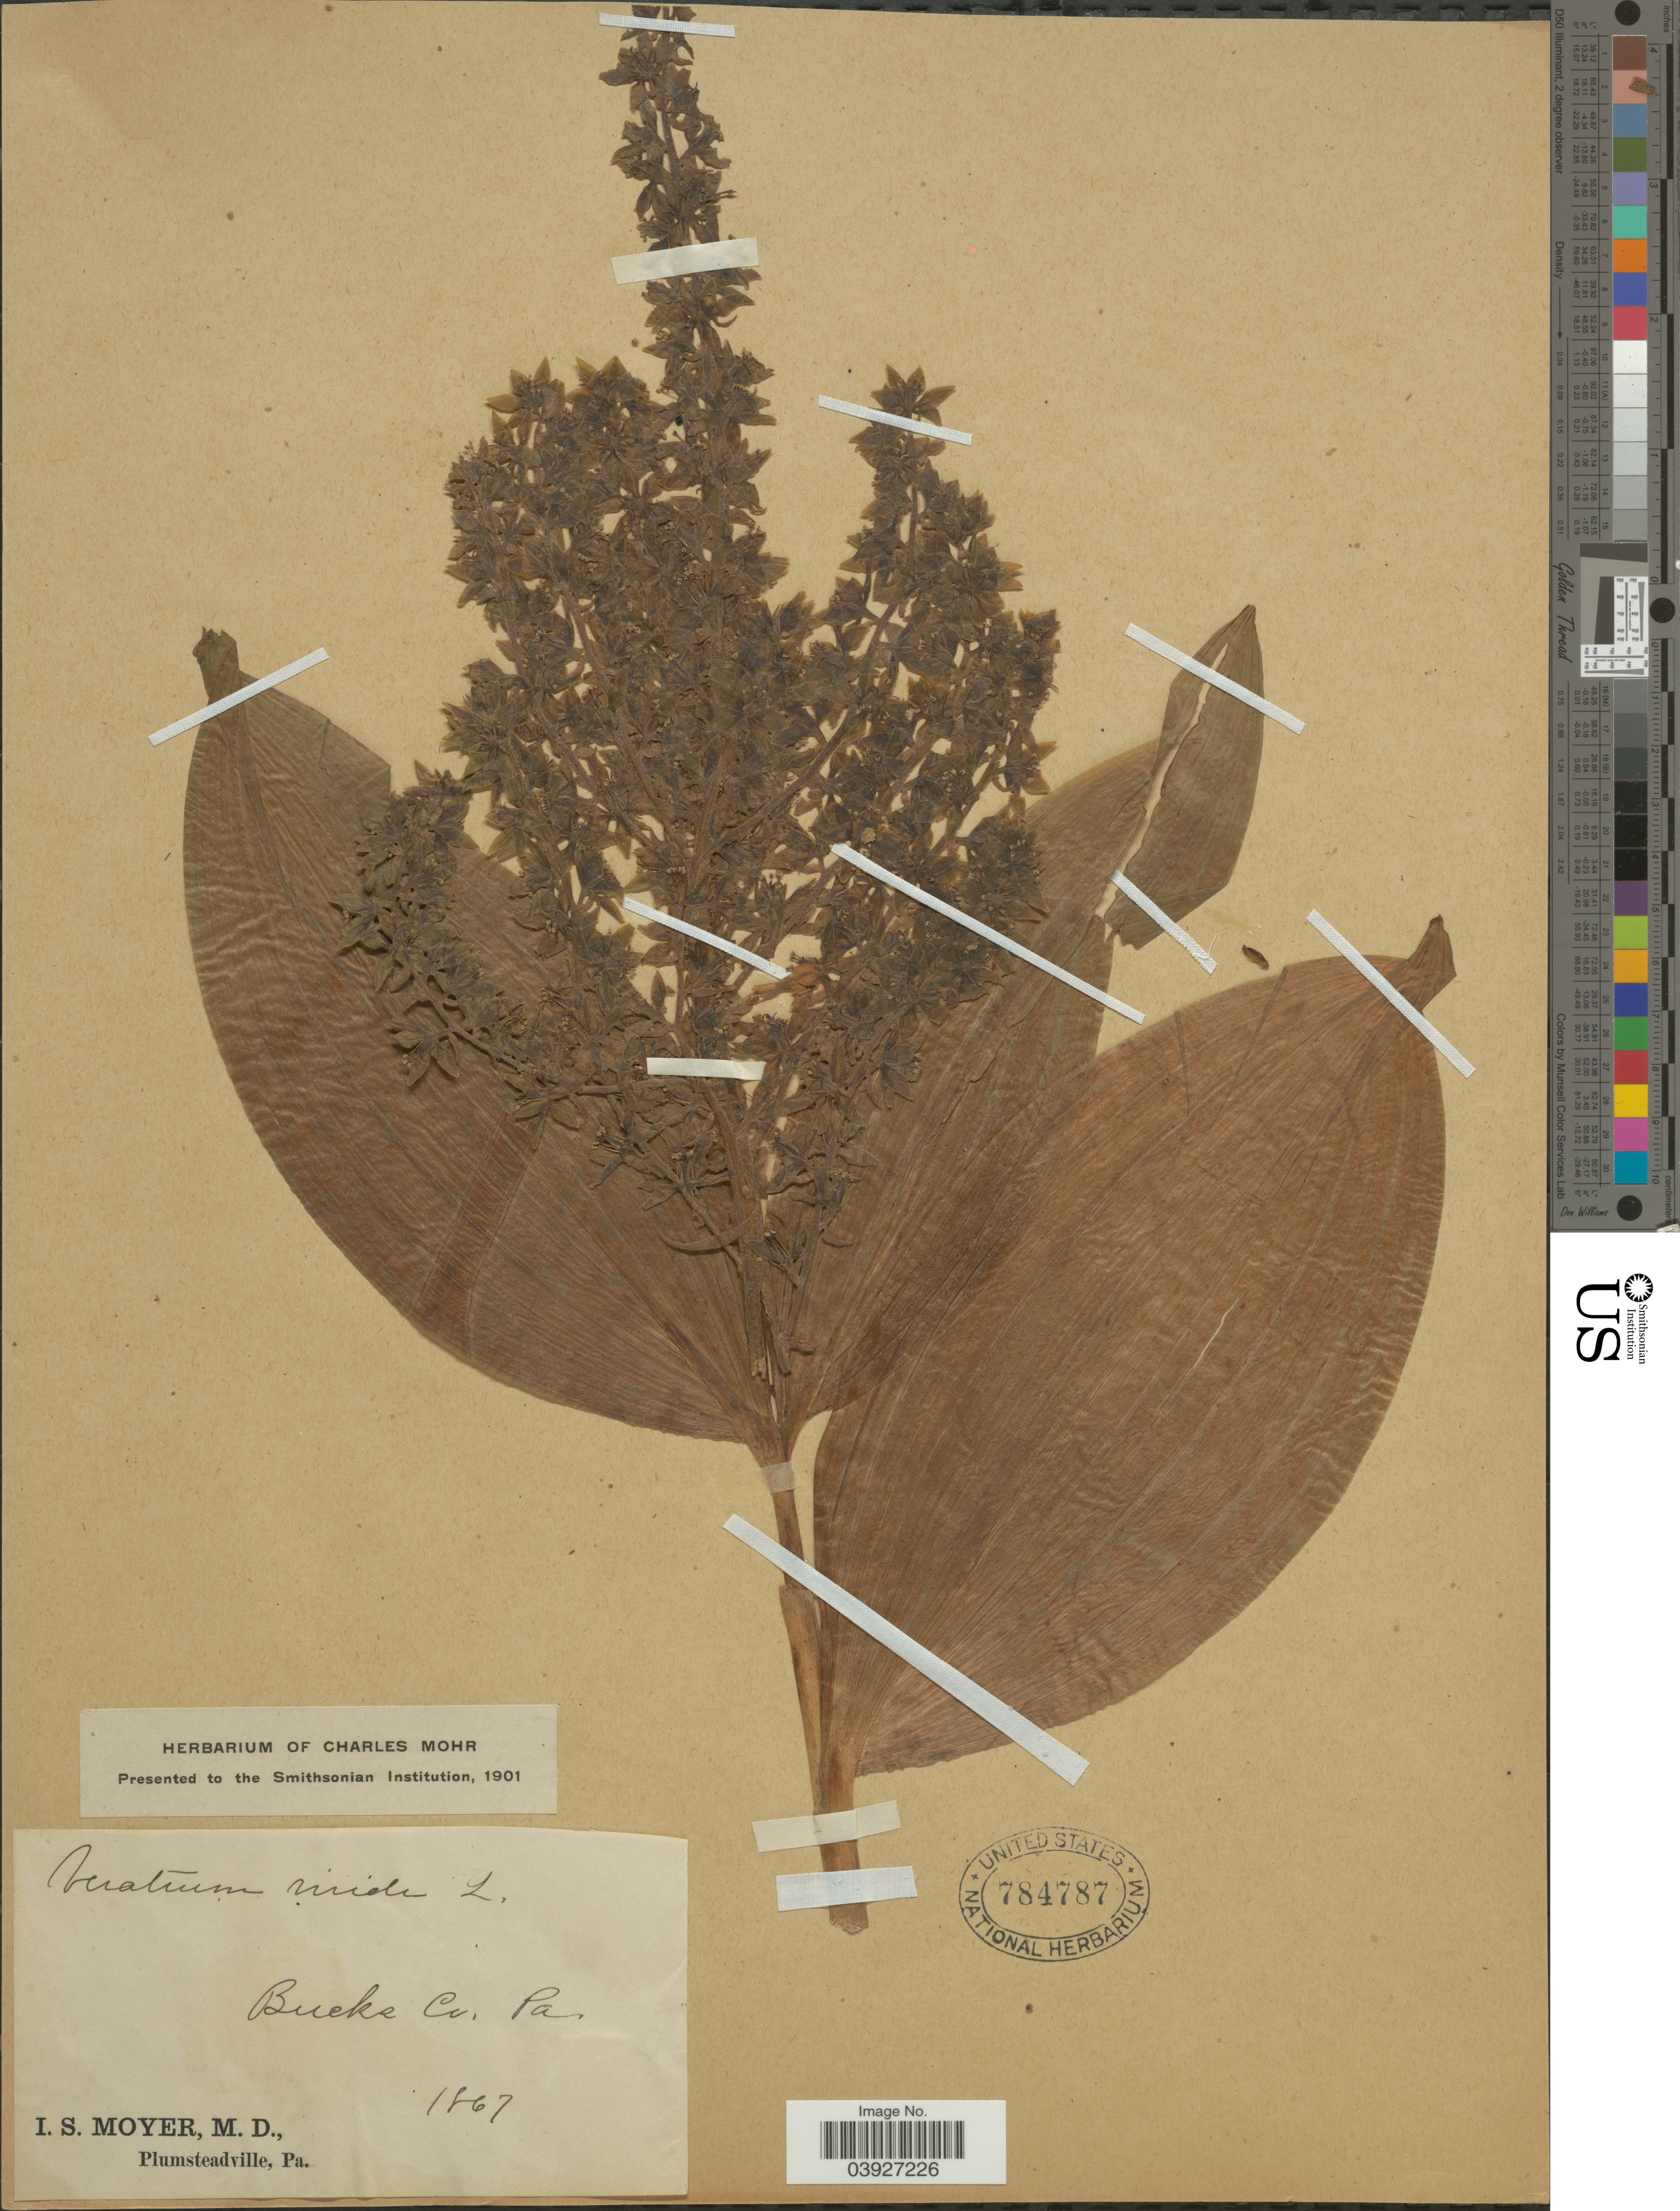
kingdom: Plantae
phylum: Tracheophyta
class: Liliopsida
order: Liliales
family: Melanthiaceae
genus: Veratrum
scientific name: Veratrum viride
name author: Aiton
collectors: I. S. Moyer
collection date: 1867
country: United States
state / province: Pennsylvania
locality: Bucks Co.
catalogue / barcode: US 784787